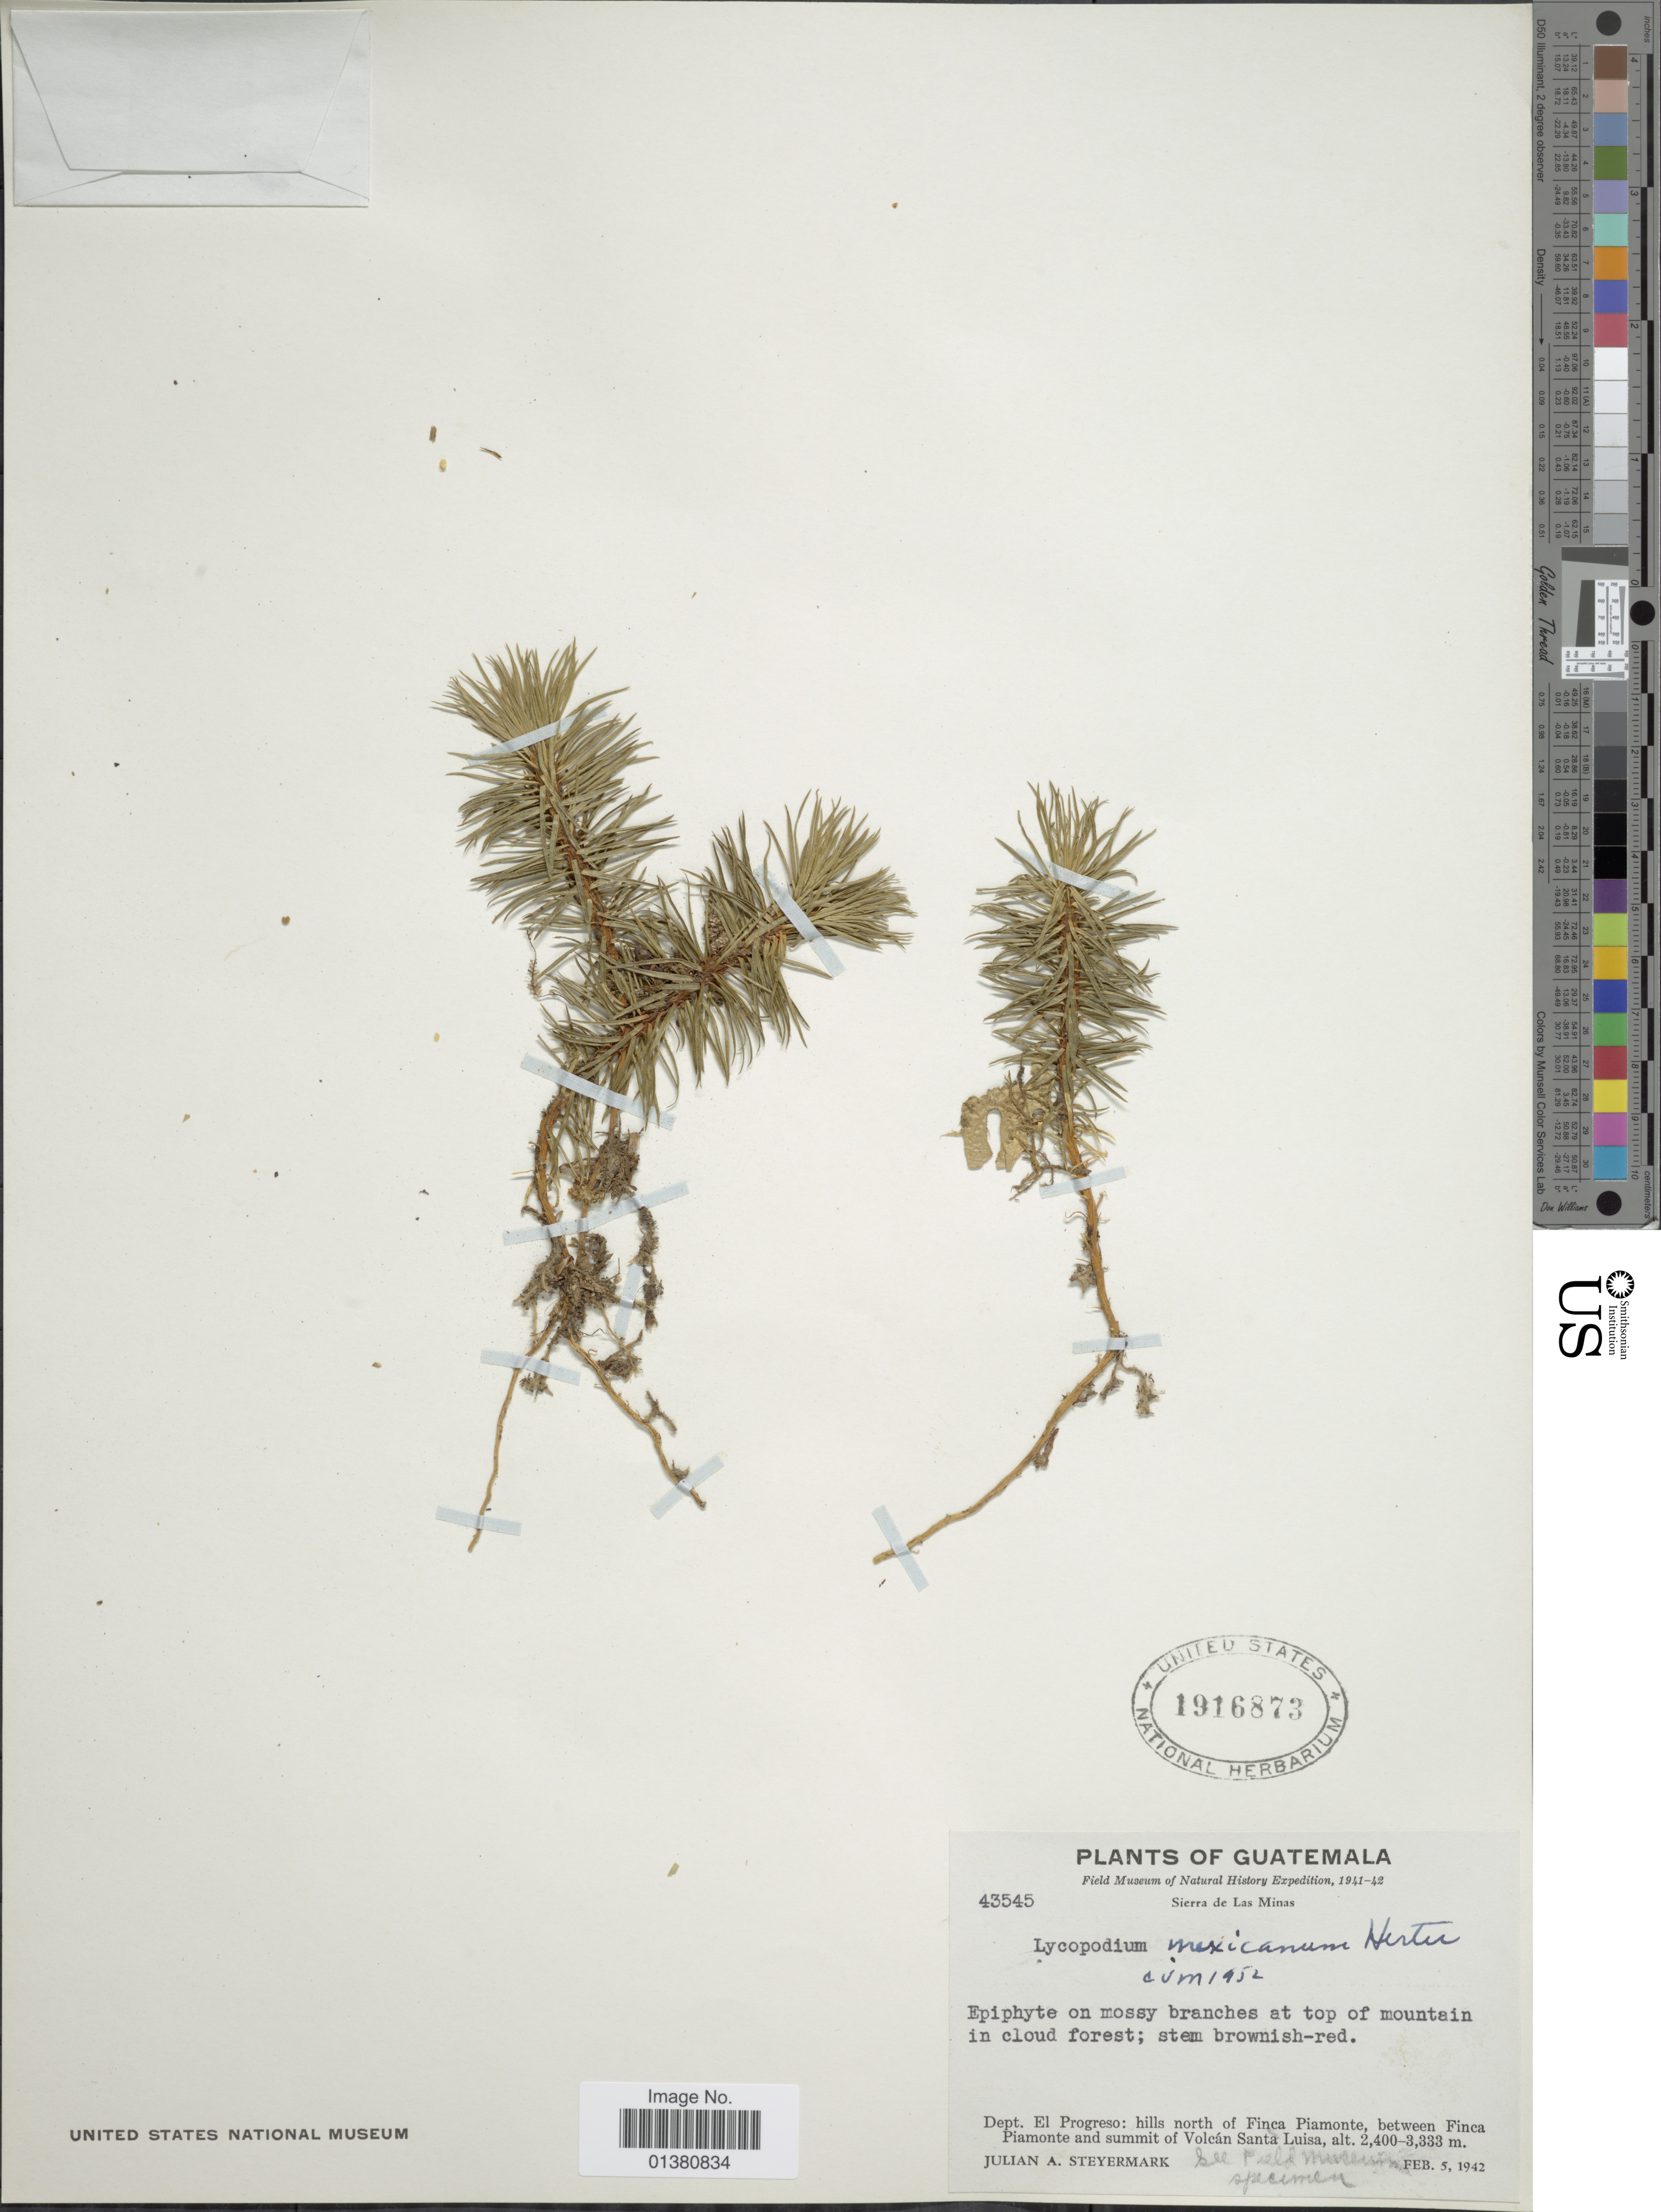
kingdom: Plantae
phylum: Tracheophyta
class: Lycopodiopsida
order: Lycopodiales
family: Lycopodiaceae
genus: Phlegmariurus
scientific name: Phlegmariurus mexicanus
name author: (Herter) B. Øllg.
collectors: J. Steyermark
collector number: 43545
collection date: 1942-02-05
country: Guatemala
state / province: El Progreso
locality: Sierra de Las Minas, Dept. El Progreso: hills north of Finca Piamonte, between Finca Piamonte and summit of VolcánSanta Luisa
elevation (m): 2400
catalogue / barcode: US 1916873